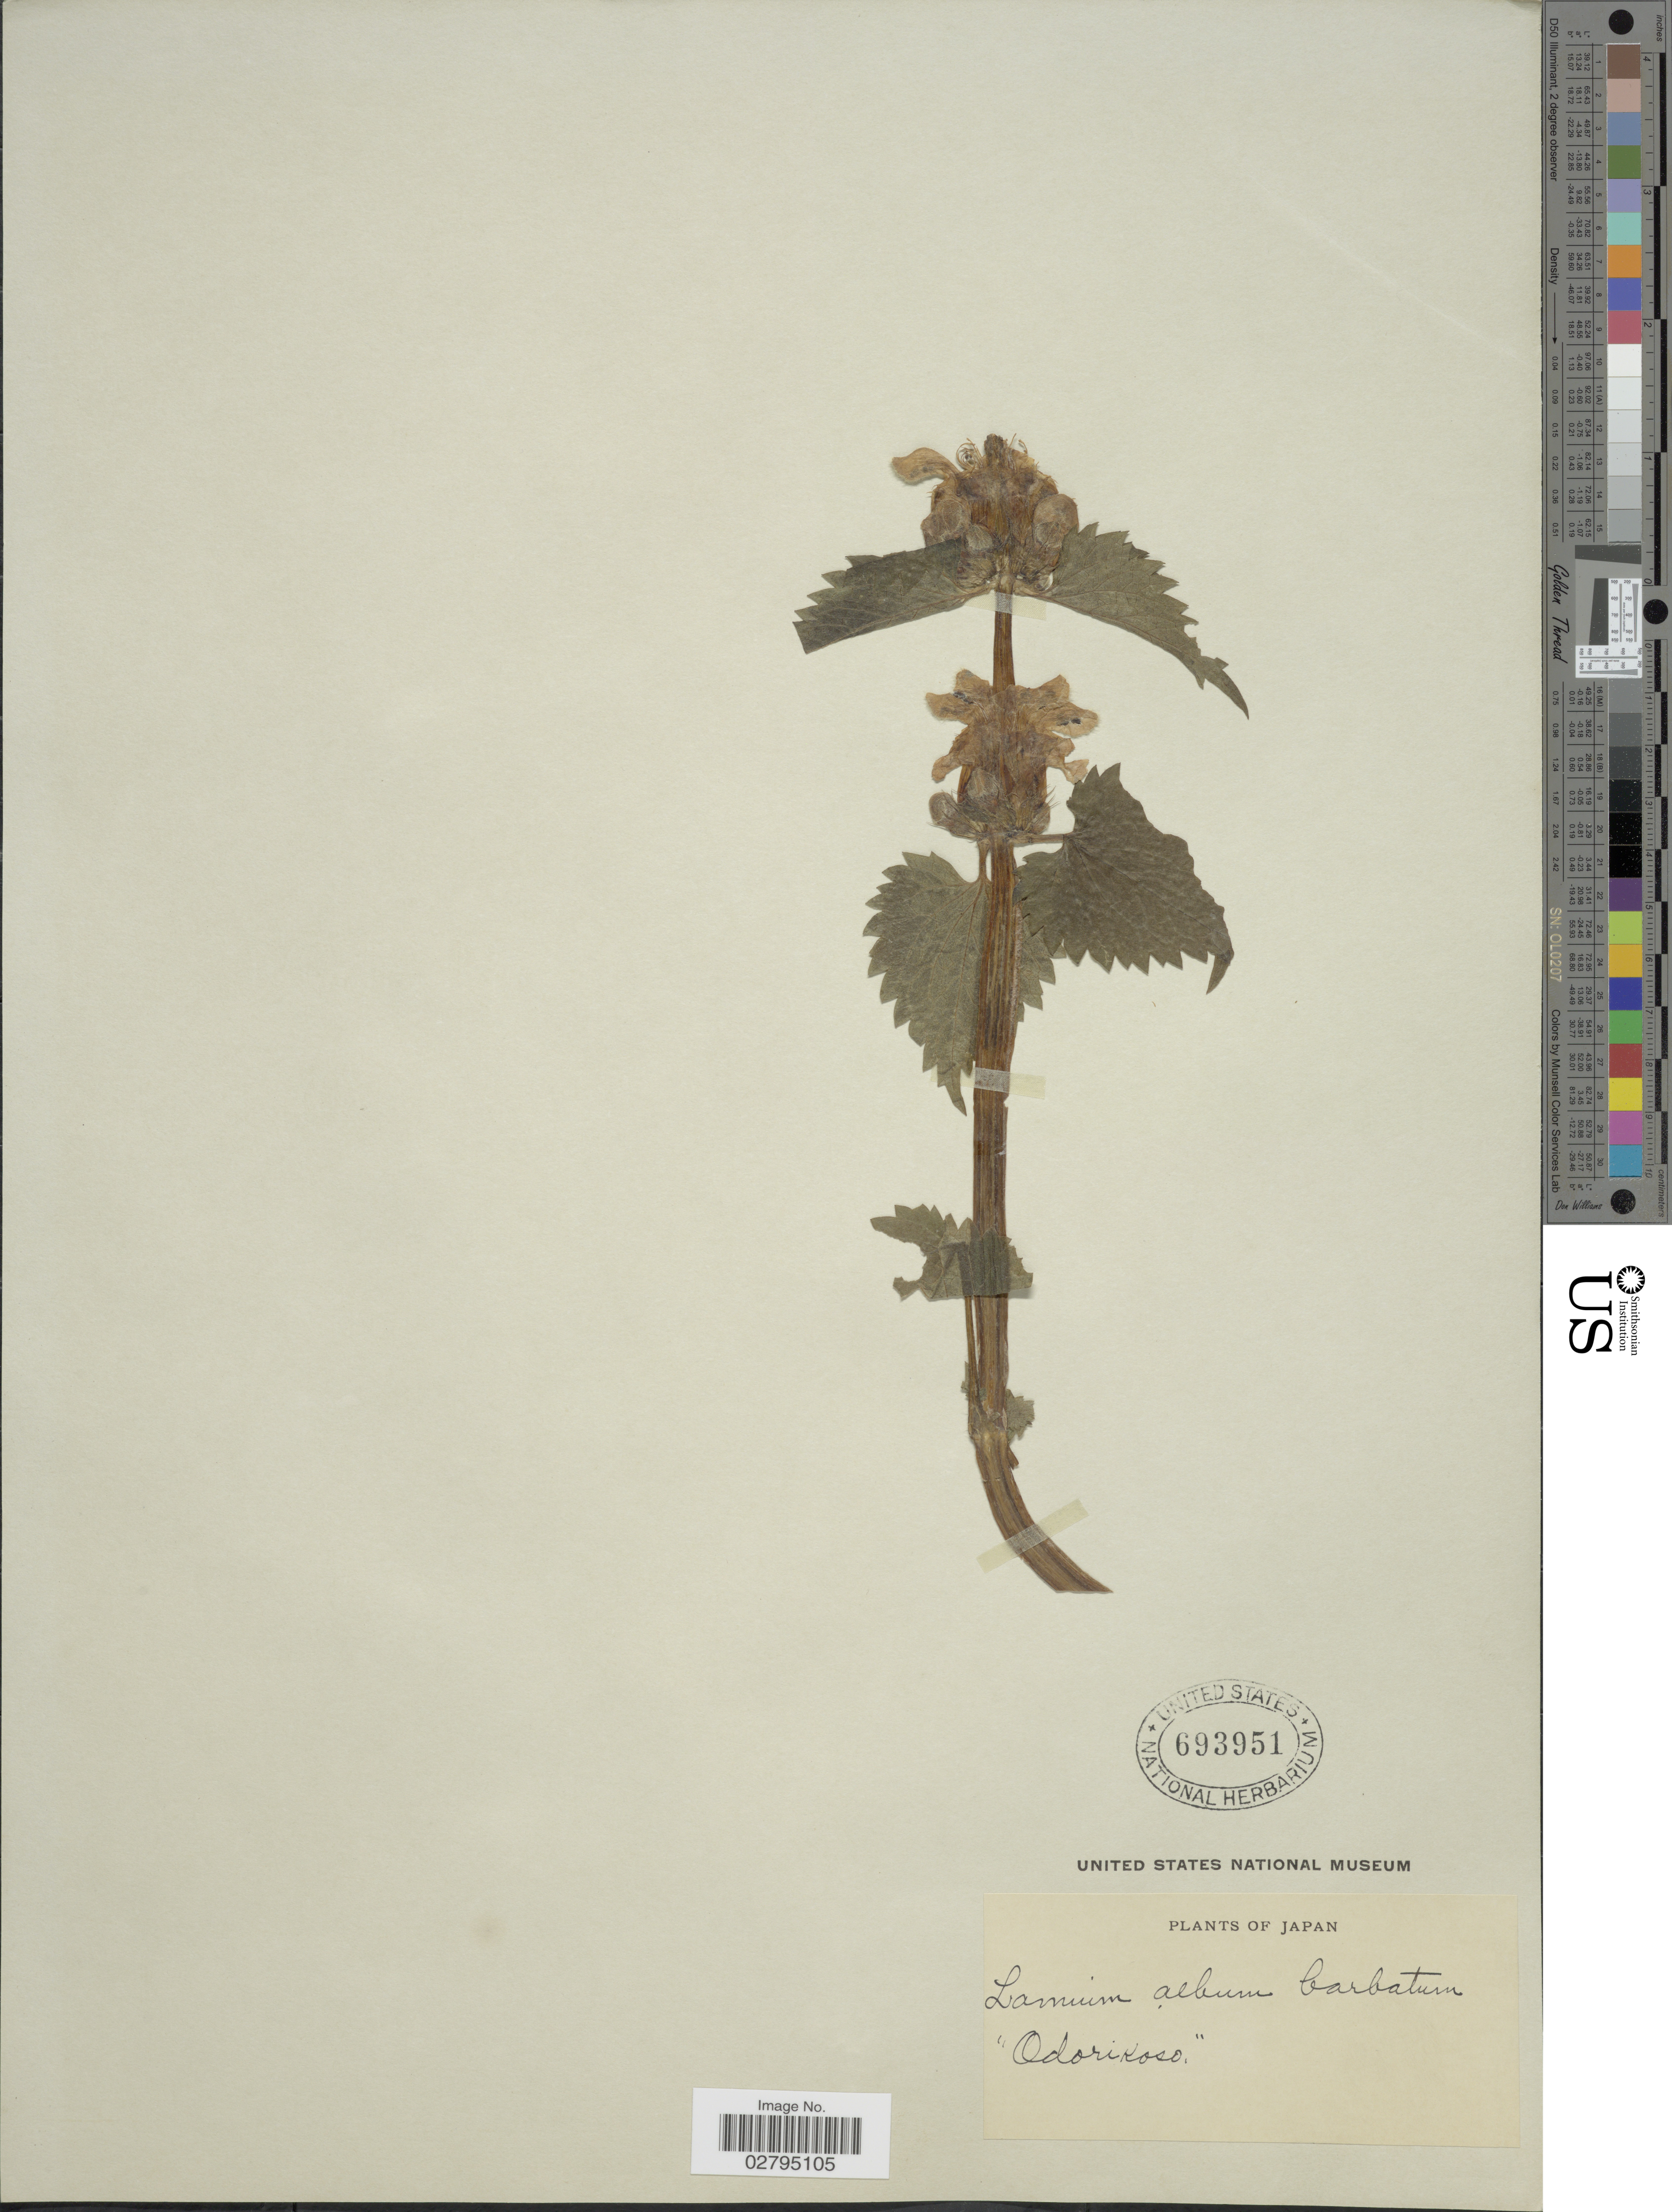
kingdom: Plantae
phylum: Tracheophyta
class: Magnoliopsida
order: Lamiales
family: Lamiaceae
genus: Lamium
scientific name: Lamium album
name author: L.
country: Japan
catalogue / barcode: US 693951